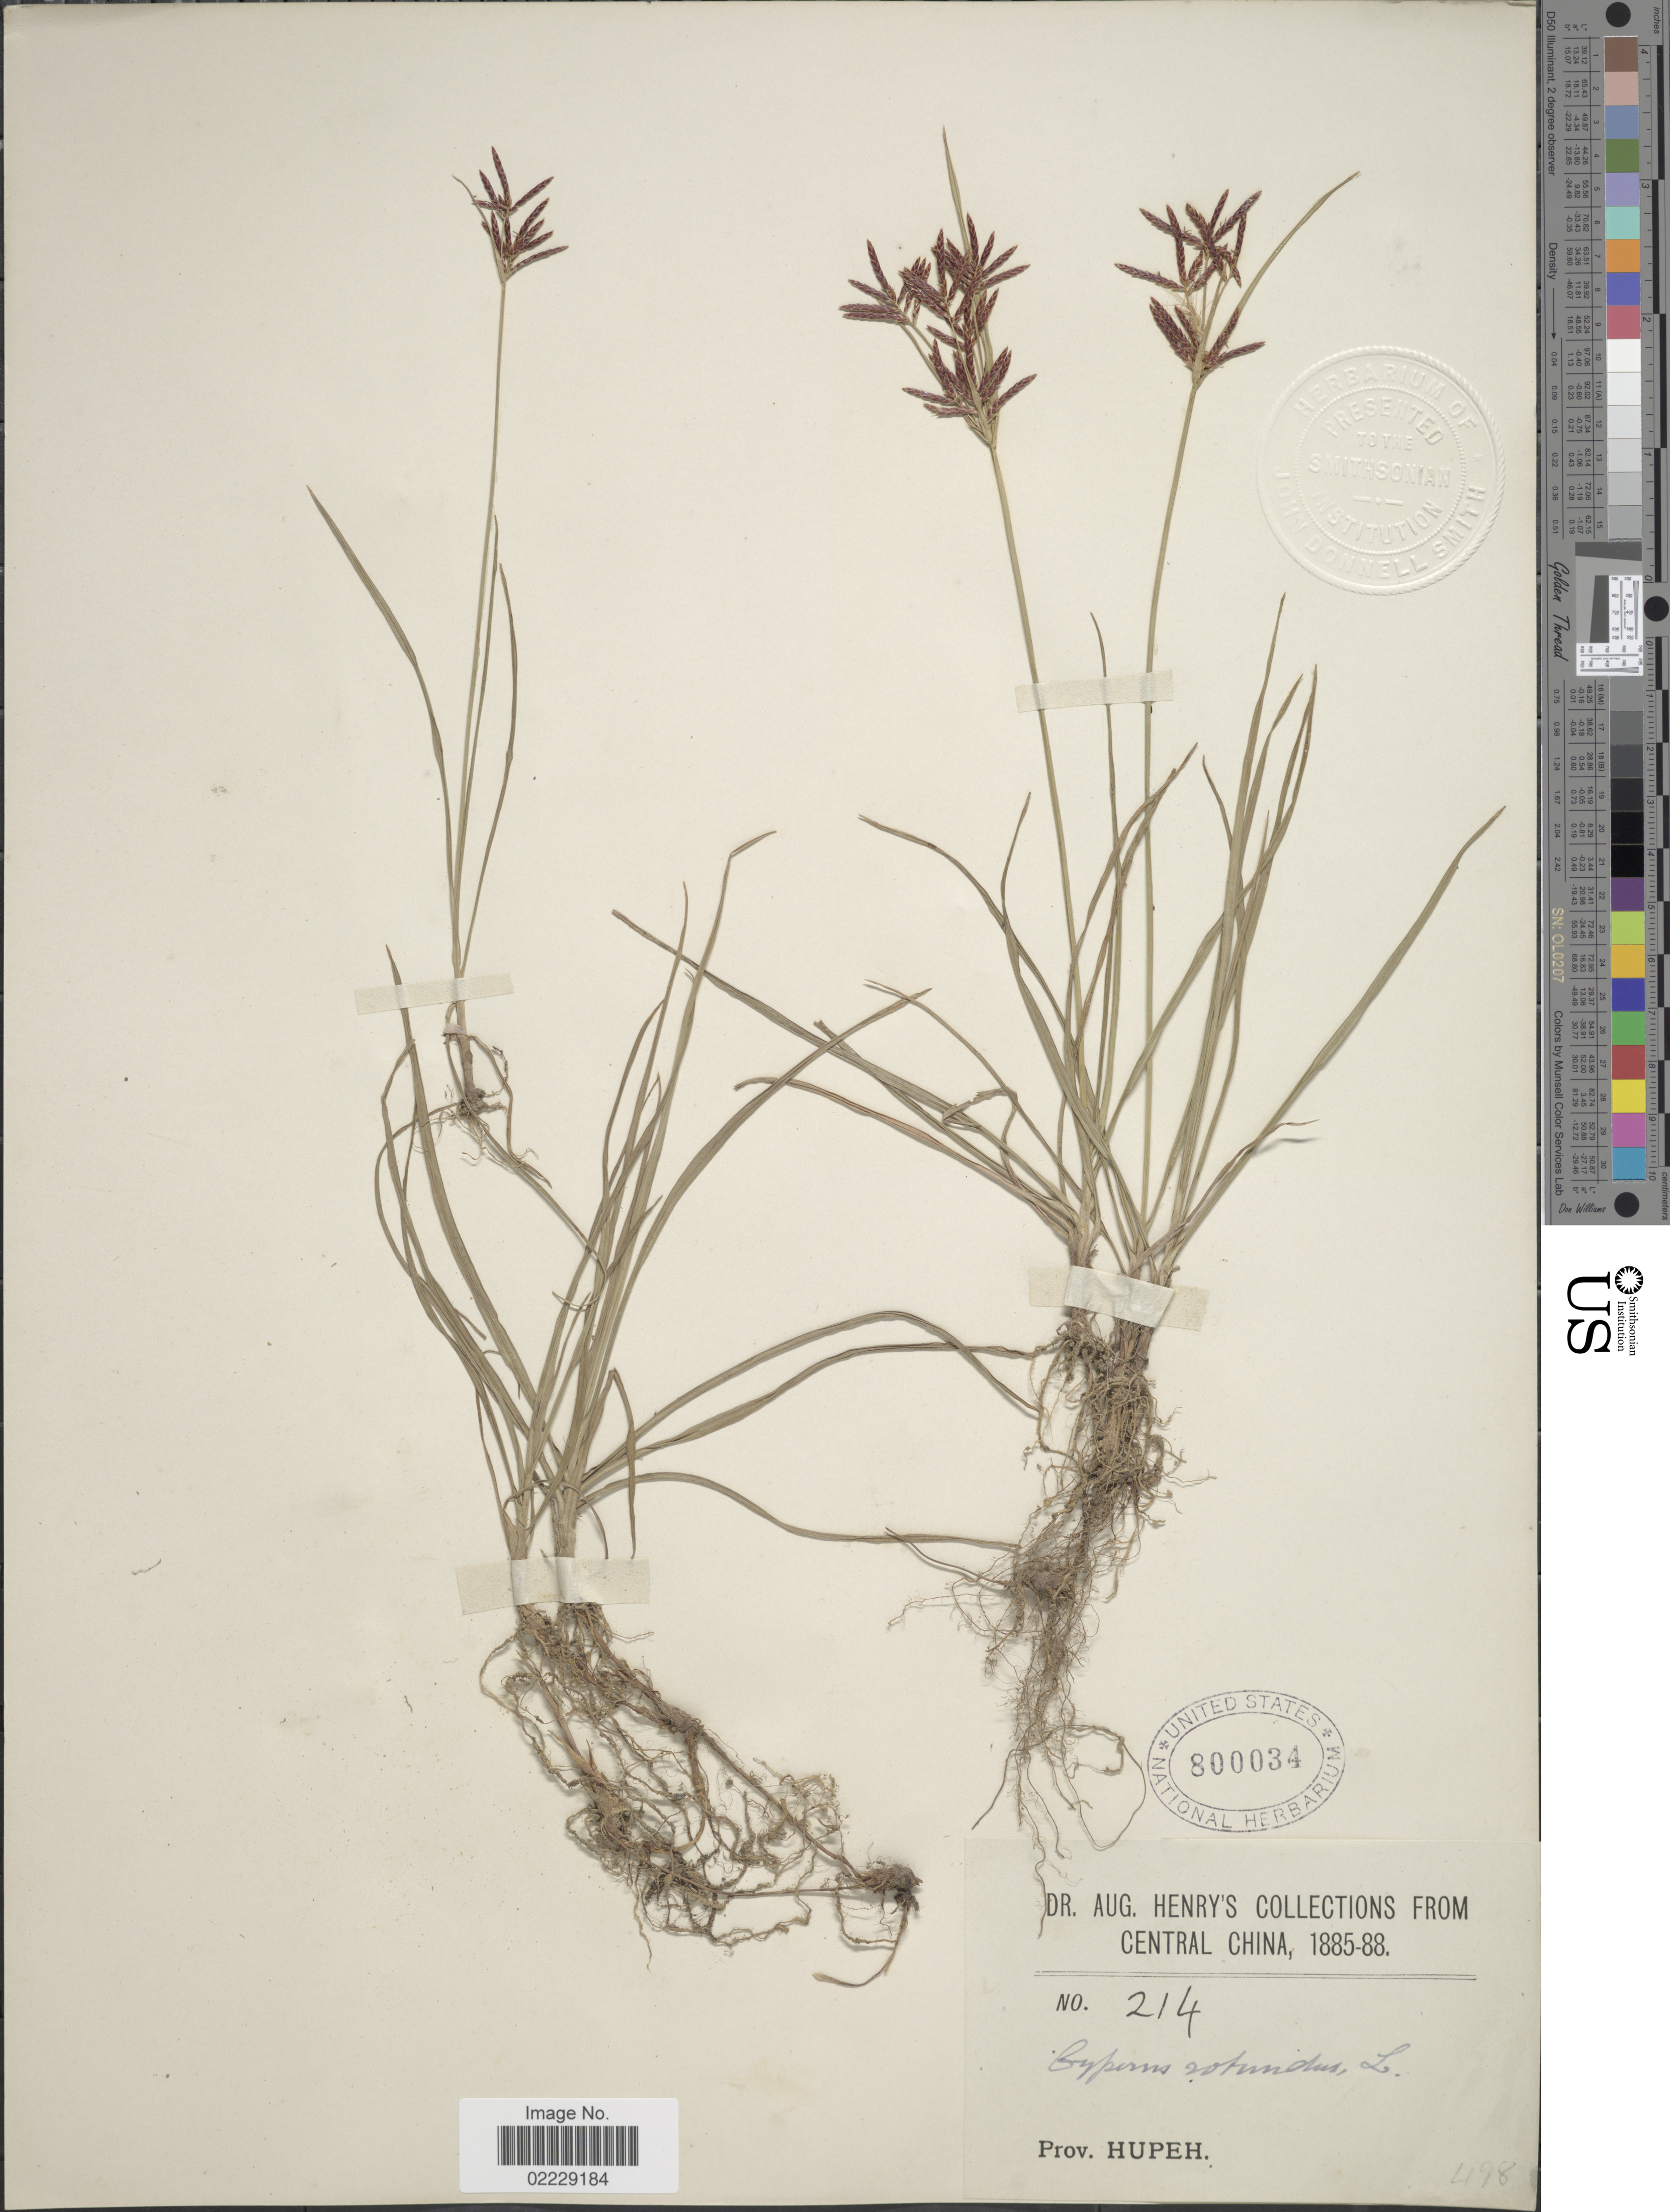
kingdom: Plantae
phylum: Tracheophyta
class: Liliopsida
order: Poales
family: Cyperaceae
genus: Cyperus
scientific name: Cyperus rotundus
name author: L.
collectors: A. Henry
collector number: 214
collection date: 1885/1888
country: China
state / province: Hubei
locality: Prov. Hupeh., Central China.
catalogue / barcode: US 800034